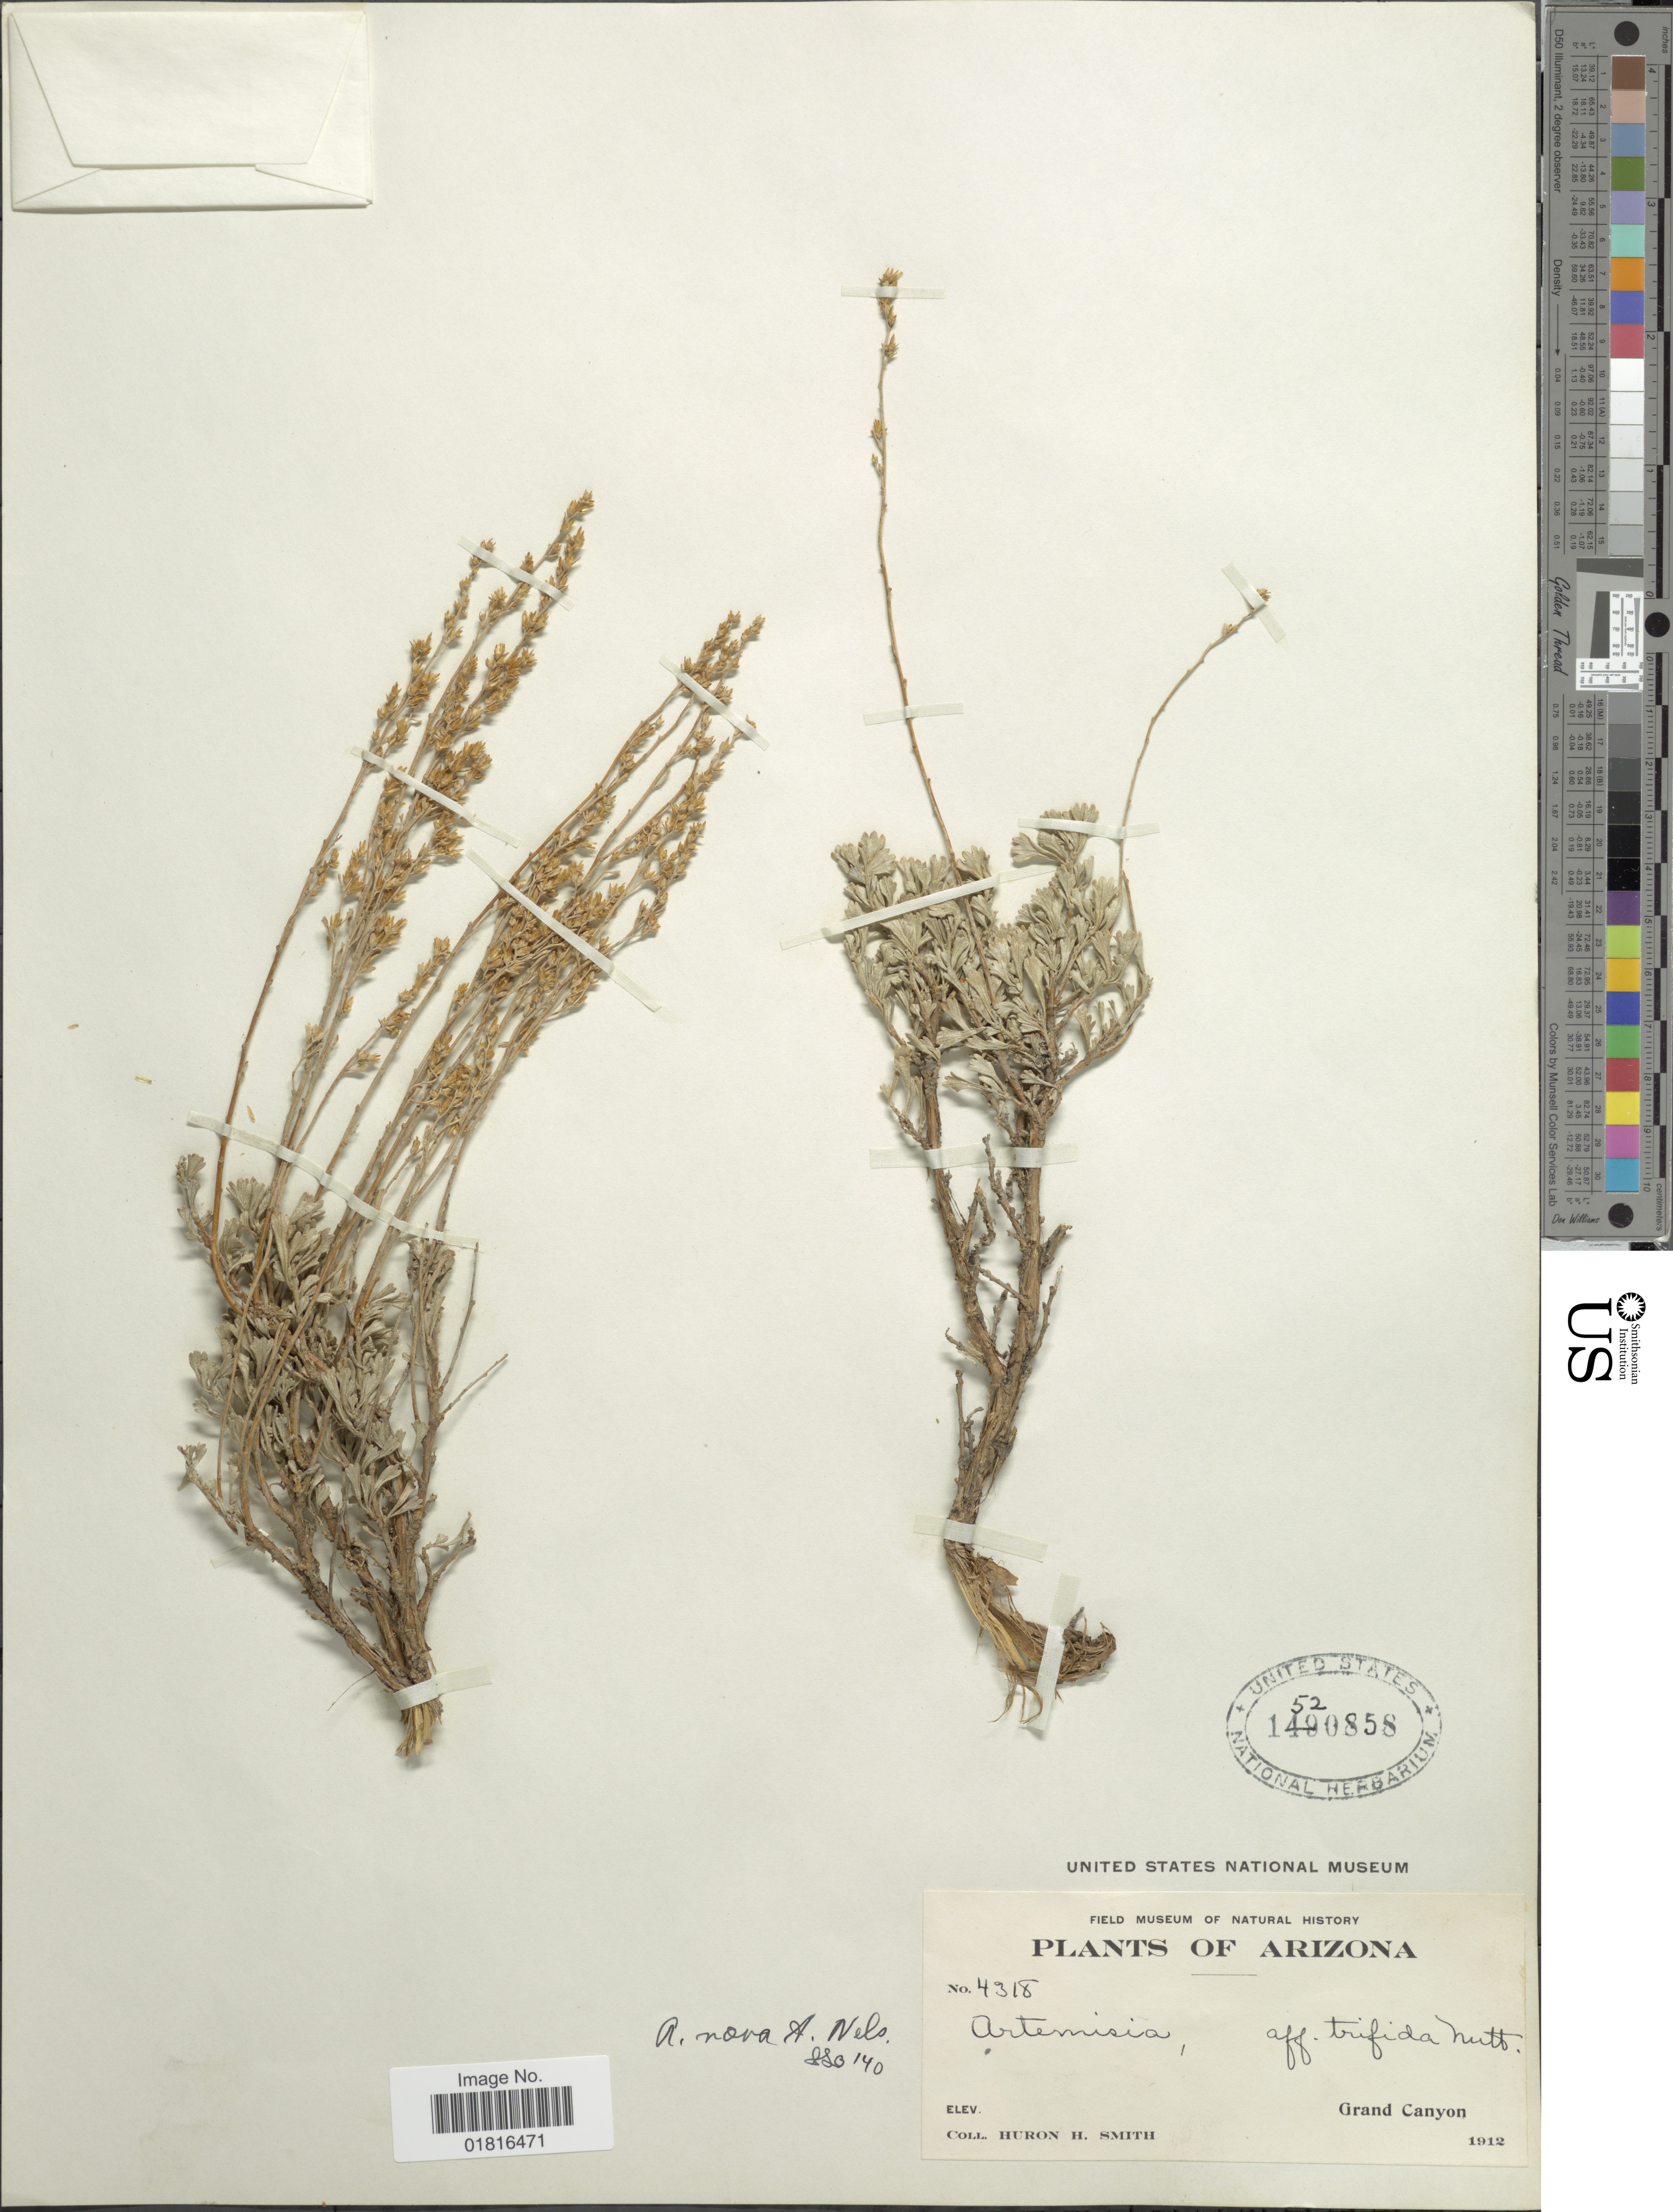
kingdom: Plantae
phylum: Tracheophyta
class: Magnoliopsida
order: Asterales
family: Asteraceae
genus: Artemisia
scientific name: Artemisia nova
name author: A. Nelson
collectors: Huron H. Smith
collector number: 4318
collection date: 1912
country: United States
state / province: Arizona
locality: Grand Canyon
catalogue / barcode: US 1520858